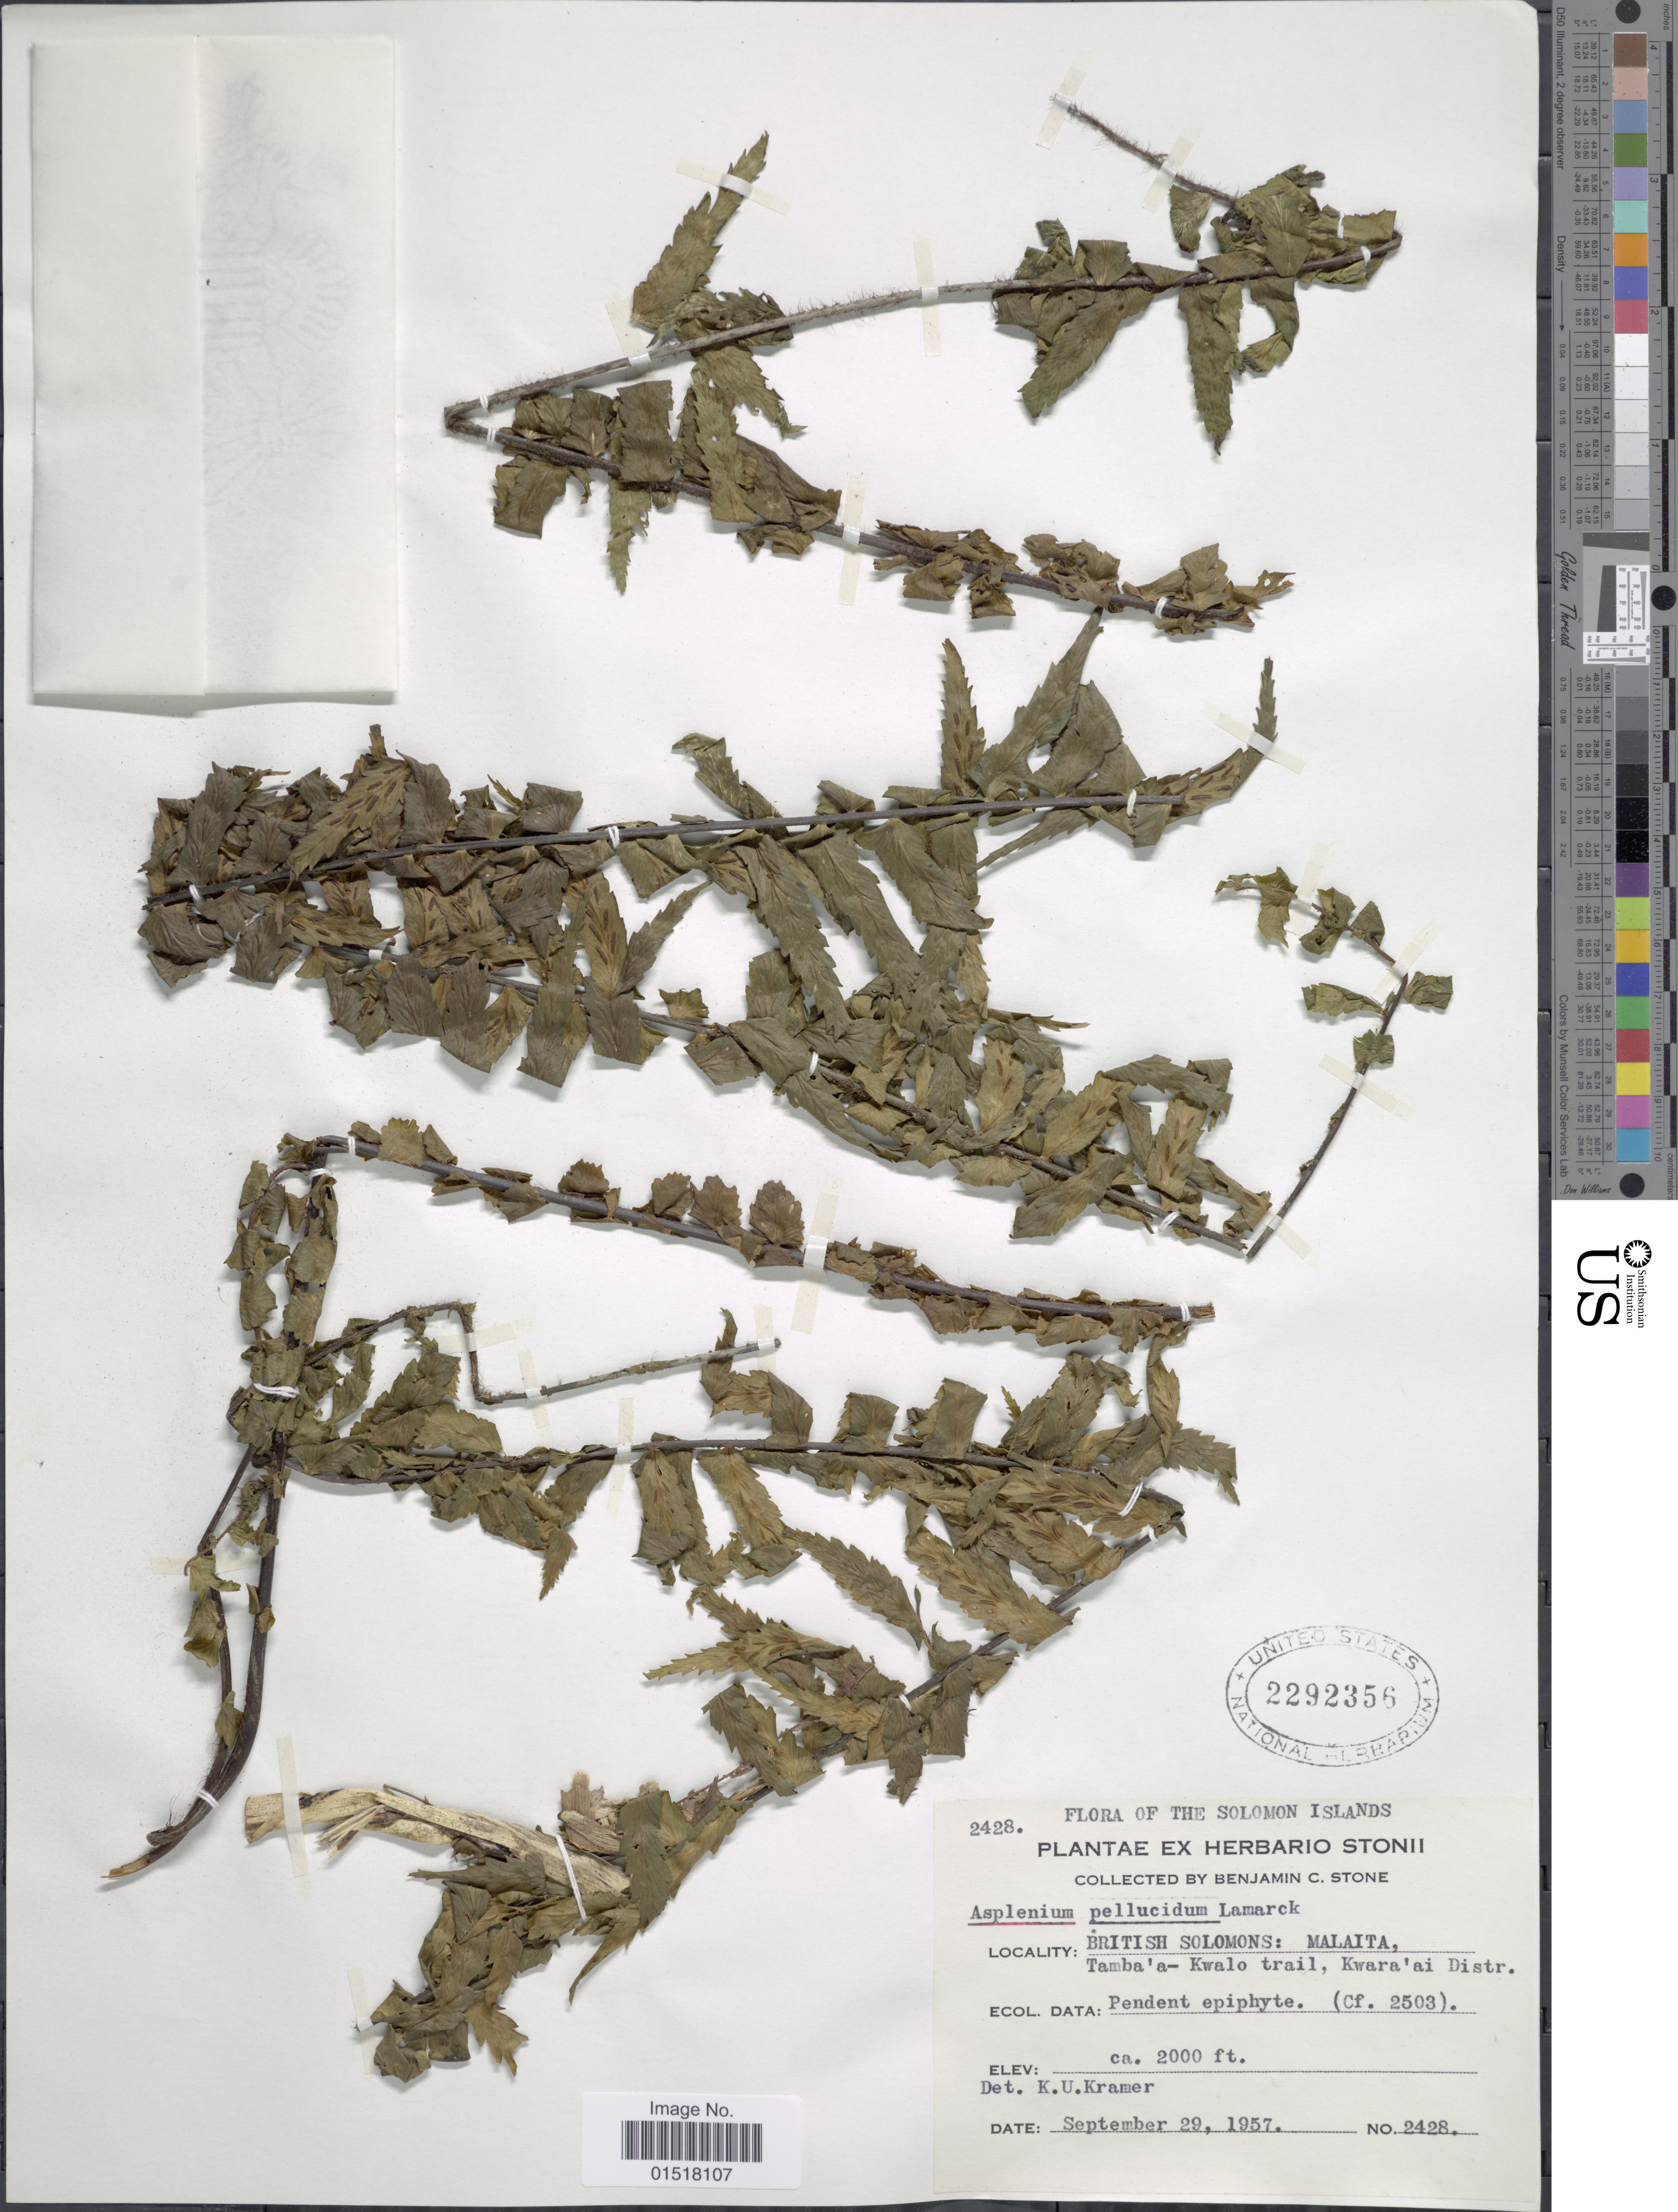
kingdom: Plantae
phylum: Tracheophyta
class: Polypodiopsida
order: Polypodiales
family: Aspleniaceae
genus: Asplenium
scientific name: Asplenium pellucidum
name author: Lam.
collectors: B. C. Stone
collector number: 2428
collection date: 1957-09-29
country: Solomon Islands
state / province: Solomon Islands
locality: British Solomons: Malaita, Tamba'a-Kwalo trail, Kwara'ai Distr.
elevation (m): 610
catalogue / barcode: US 2292356